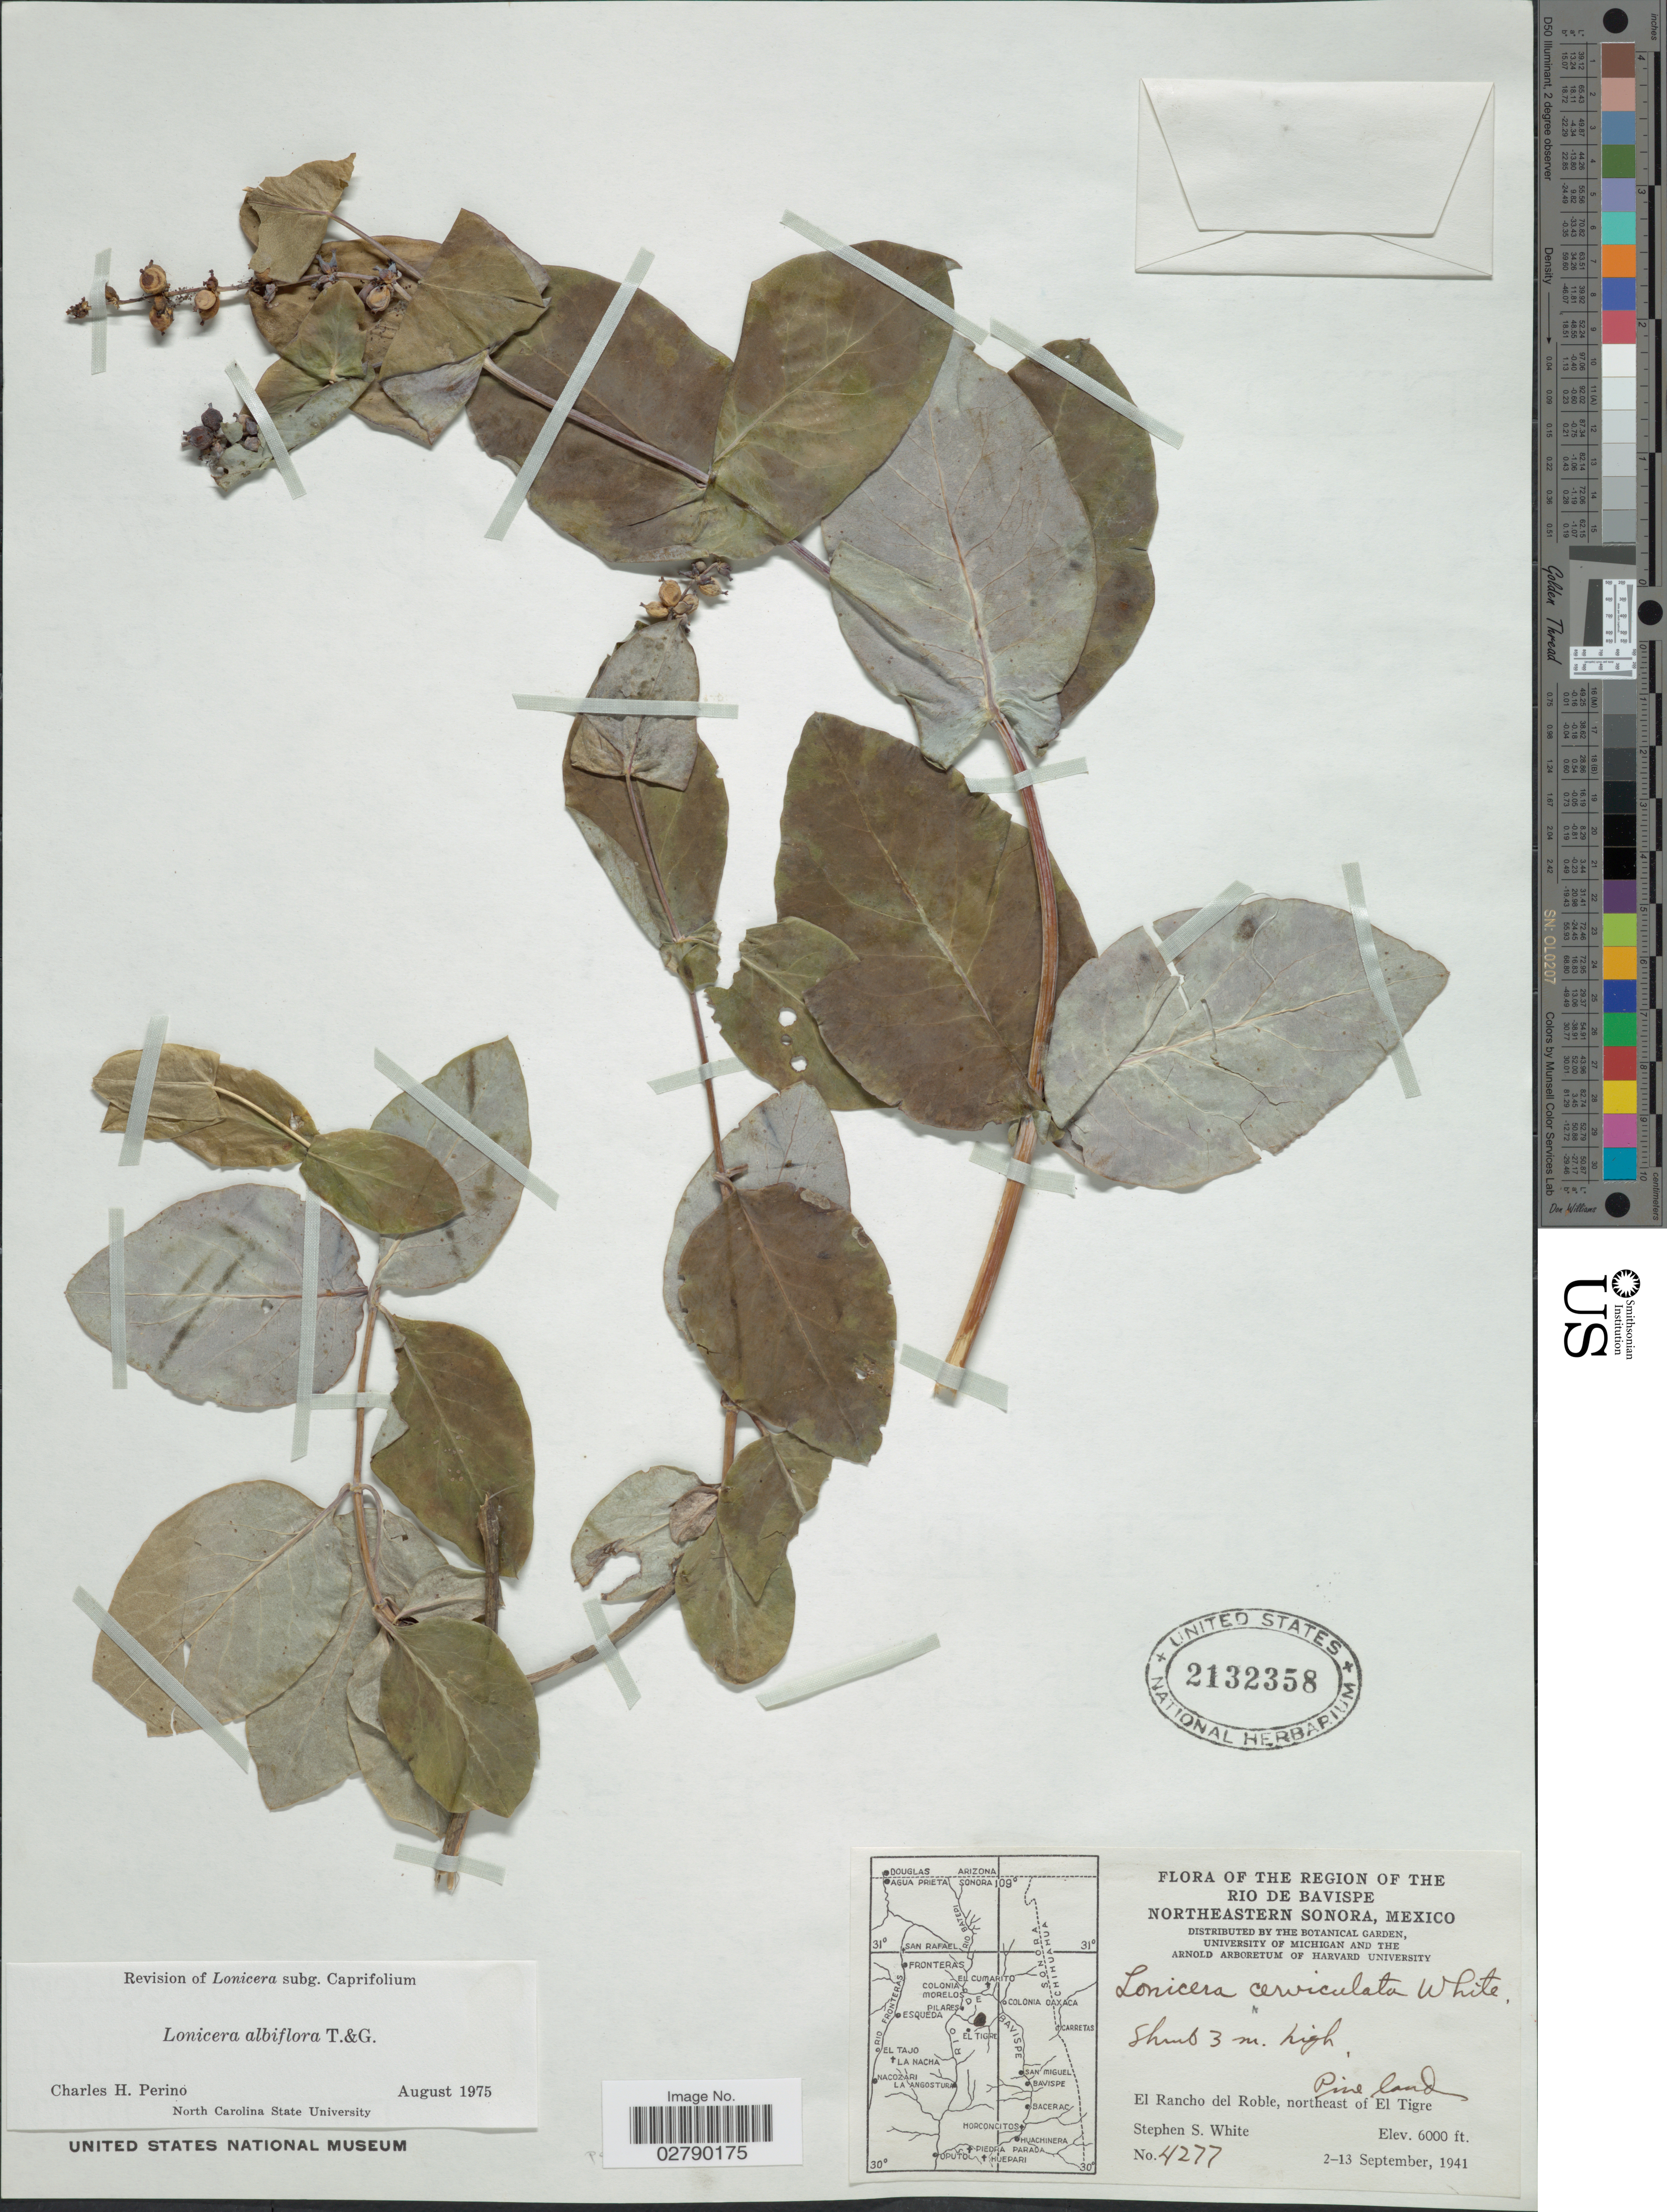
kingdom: Plantae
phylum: Tracheophyta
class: Magnoliopsida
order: Dipsacales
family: Caprifoliaceae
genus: Lonicera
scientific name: Lonicera cerviculata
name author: S.S. White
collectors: S. S. White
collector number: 4277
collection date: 1941-09-02/1941-09-13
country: Mexico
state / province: Sonora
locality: The Region of the Rio de Bavispe Northeastern Sonora. El Rancho del Roble, northeast of El Tigre. Pine land.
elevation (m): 1829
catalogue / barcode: US 2132358